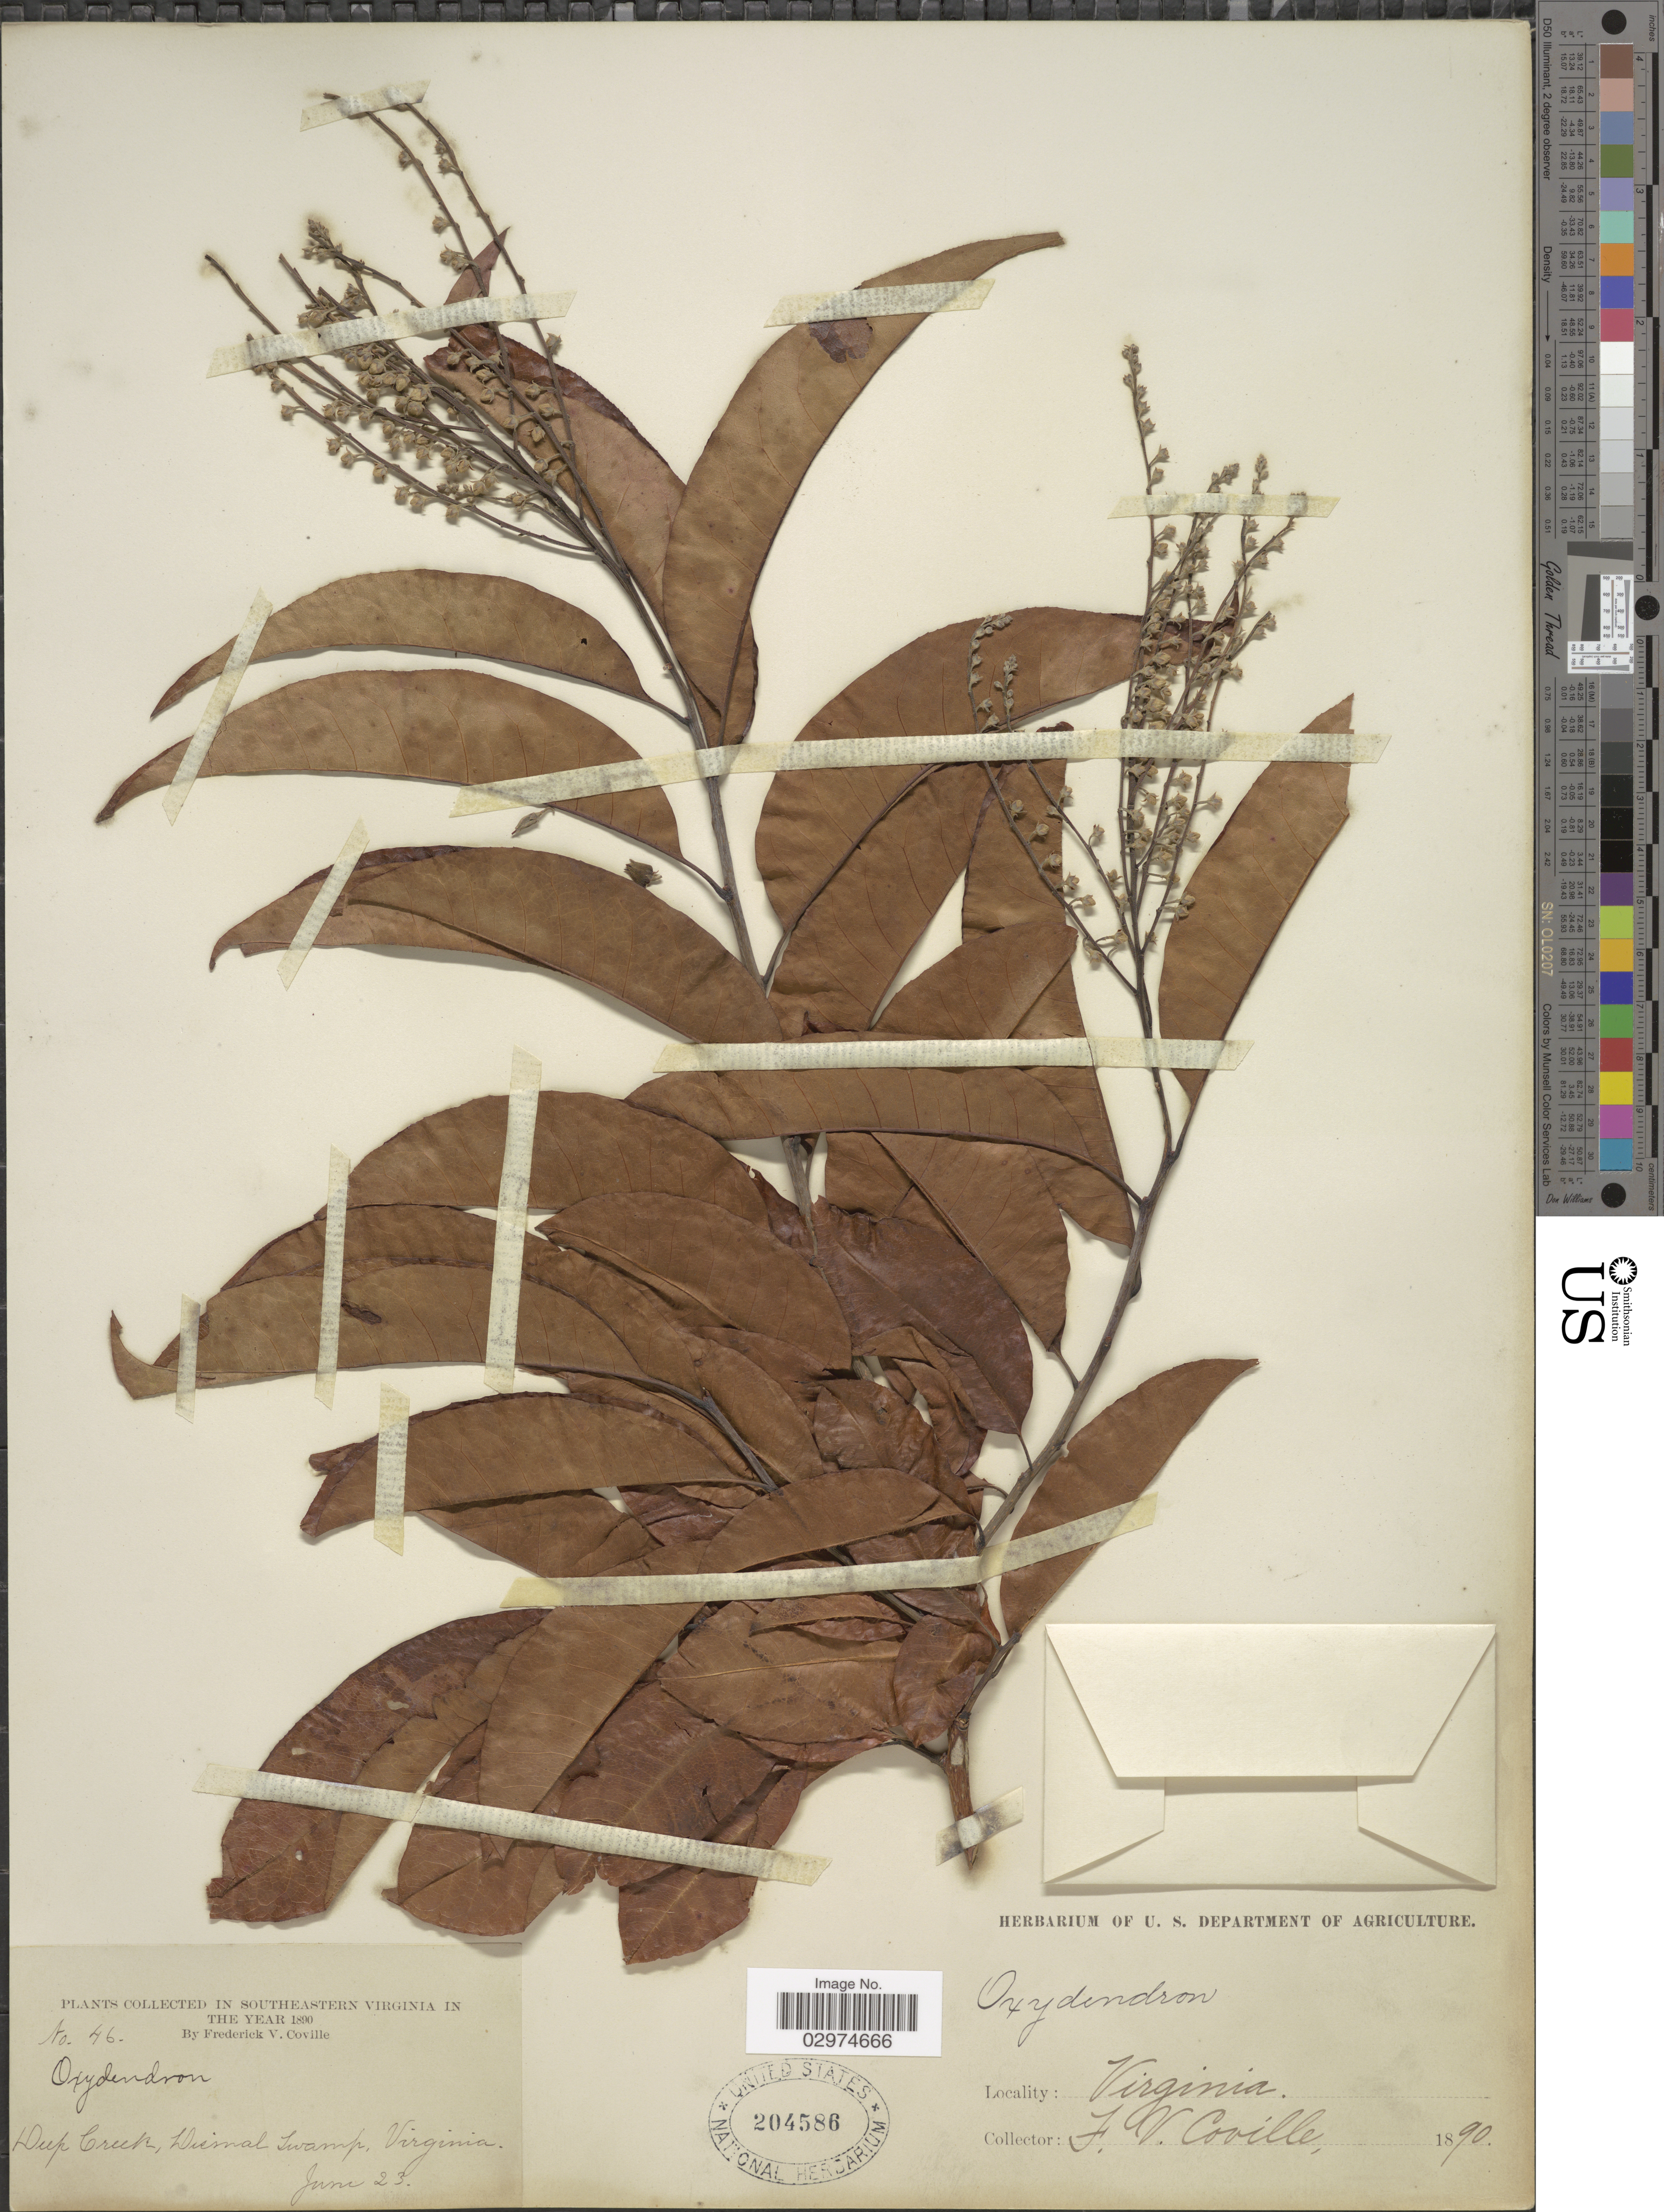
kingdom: Plantae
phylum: Tracheophyta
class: Magnoliopsida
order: Ericales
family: Ericaceae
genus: Oxydendrum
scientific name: Oxydendrum arboreum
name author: (L.) DC.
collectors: F. V. Coville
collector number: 46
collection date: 1890-06-23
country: United States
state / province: Virginia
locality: Southeastern Virginia, Deep Creek, Dismal Swamp.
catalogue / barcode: US 204586